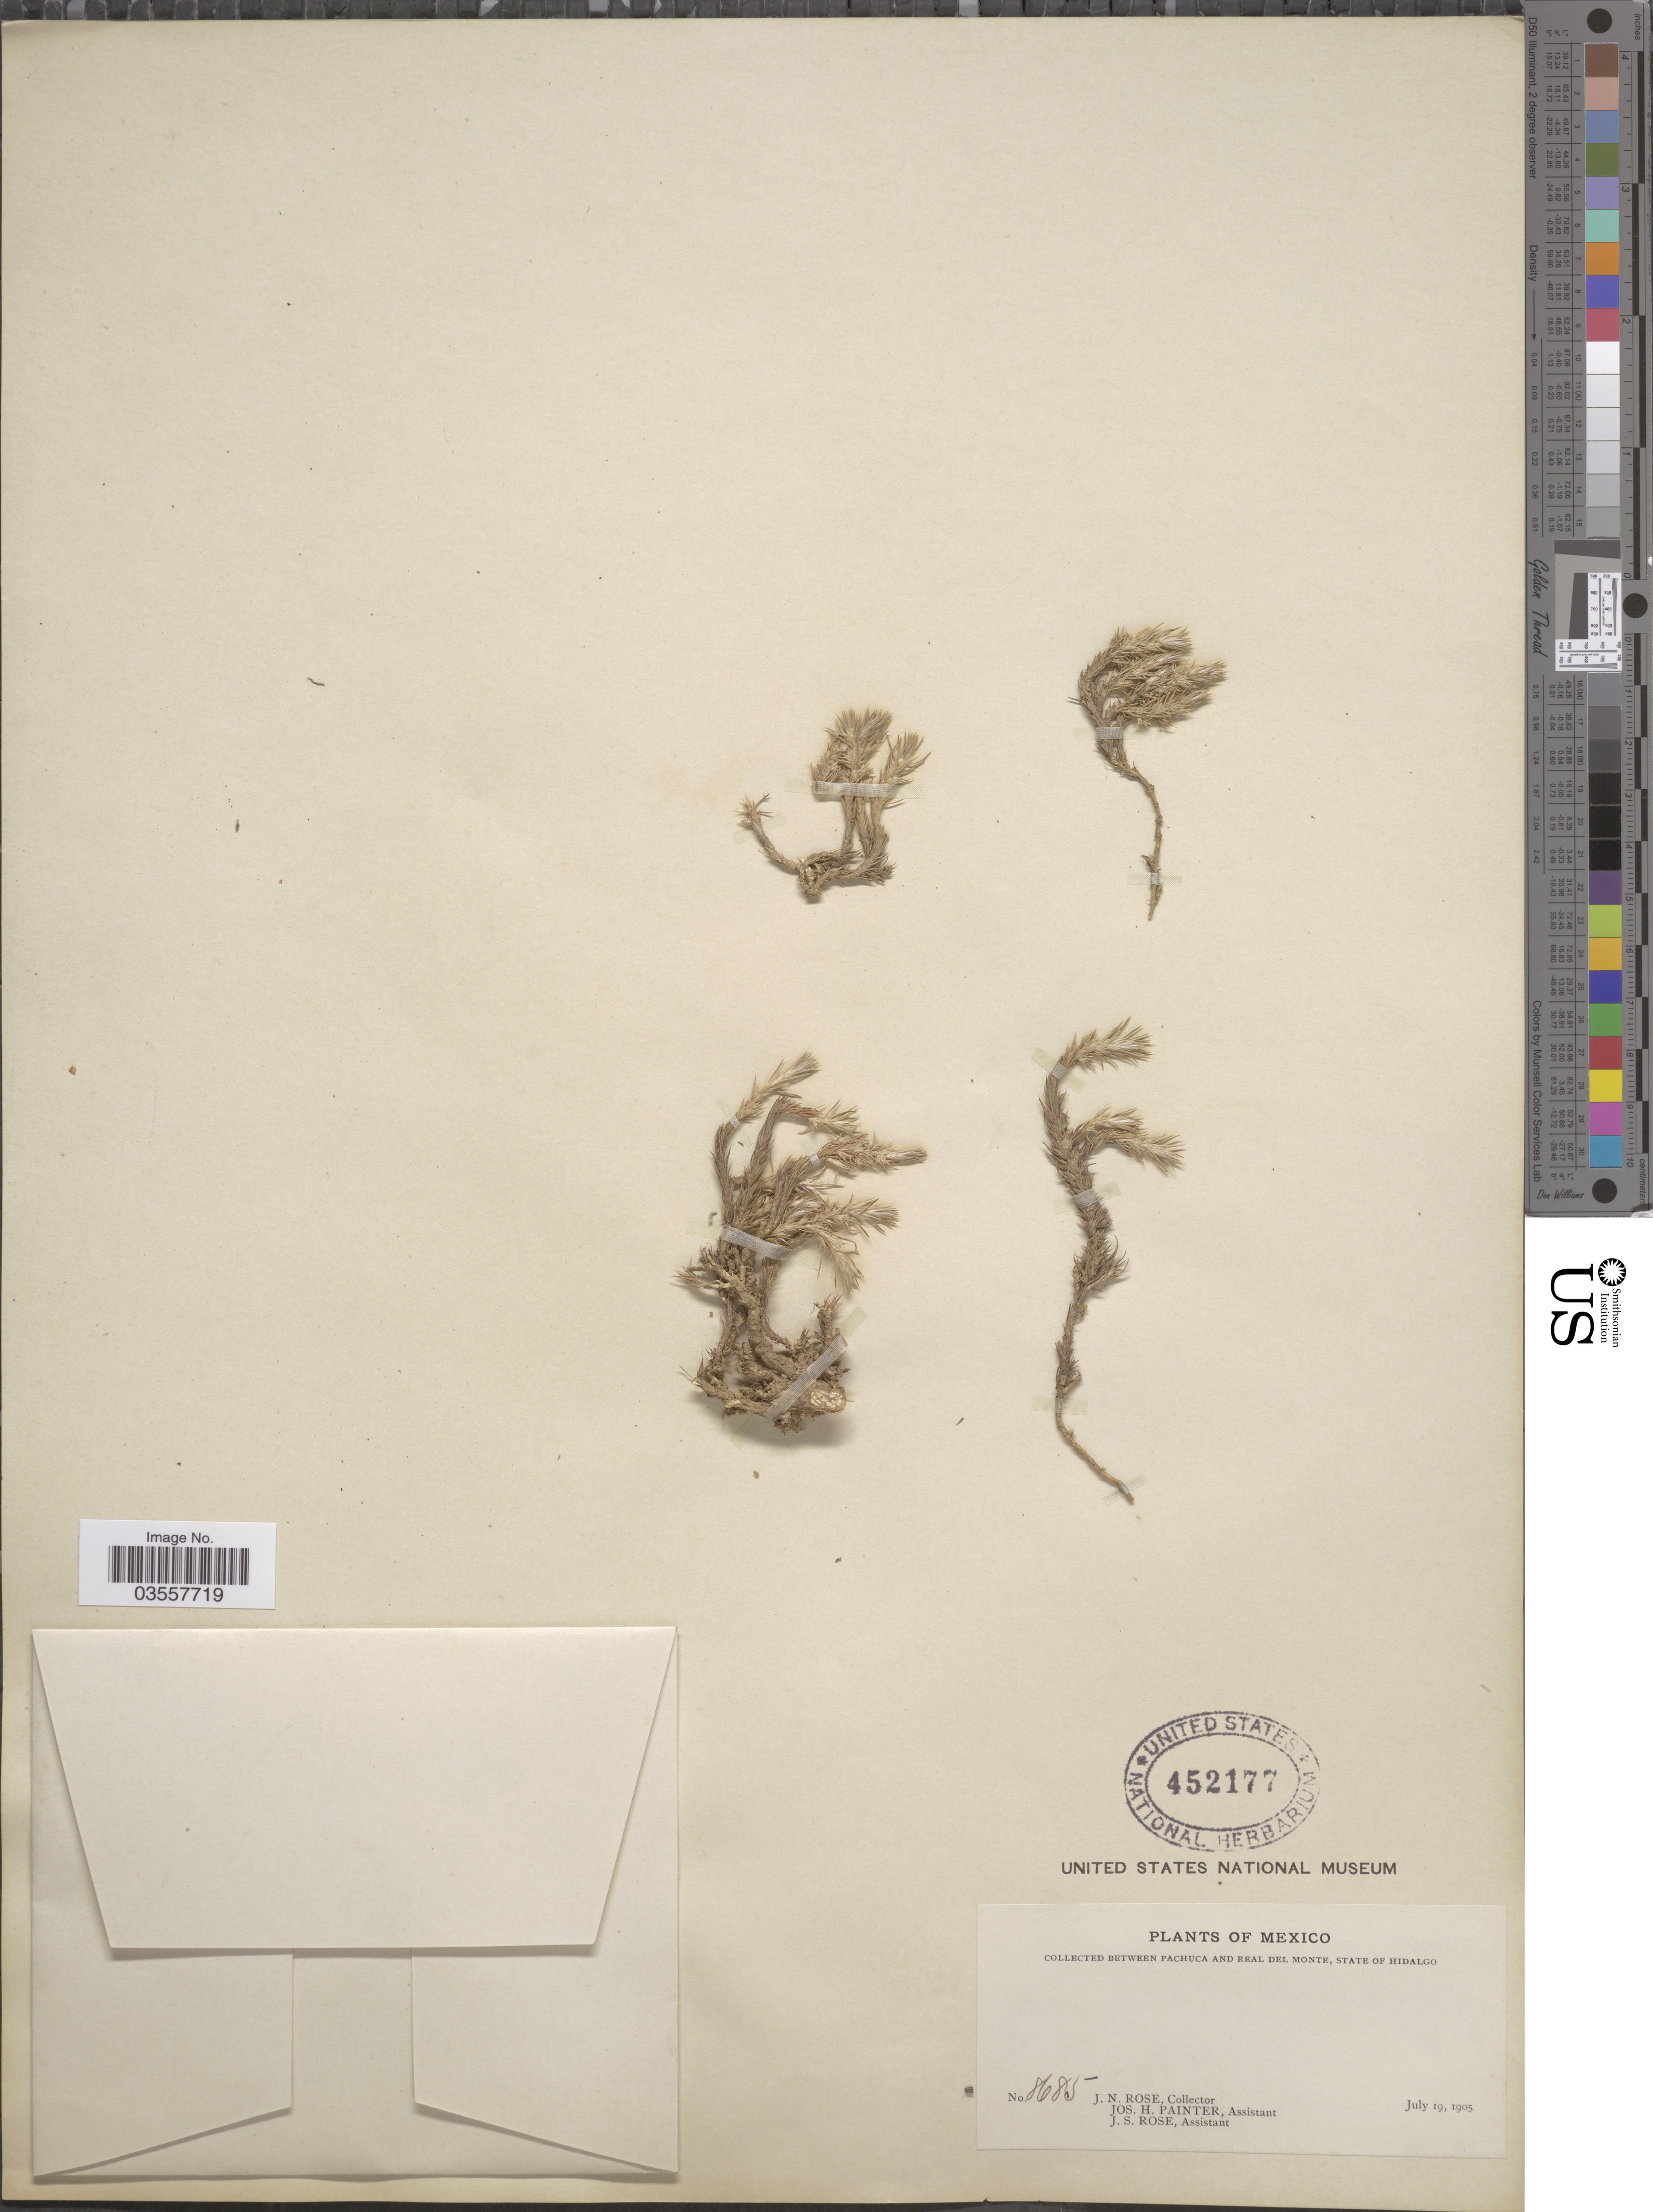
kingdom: Plantae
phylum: Tracheophyta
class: Magnoliopsida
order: Caryophyllales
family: Caryophyllaceae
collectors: J. N. Rose, J. H. Painter & J. S. Rose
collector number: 8685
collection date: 1905-07-19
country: Mexico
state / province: Hidalgo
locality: Between Pachuca and Real del Monte.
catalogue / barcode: US 452177